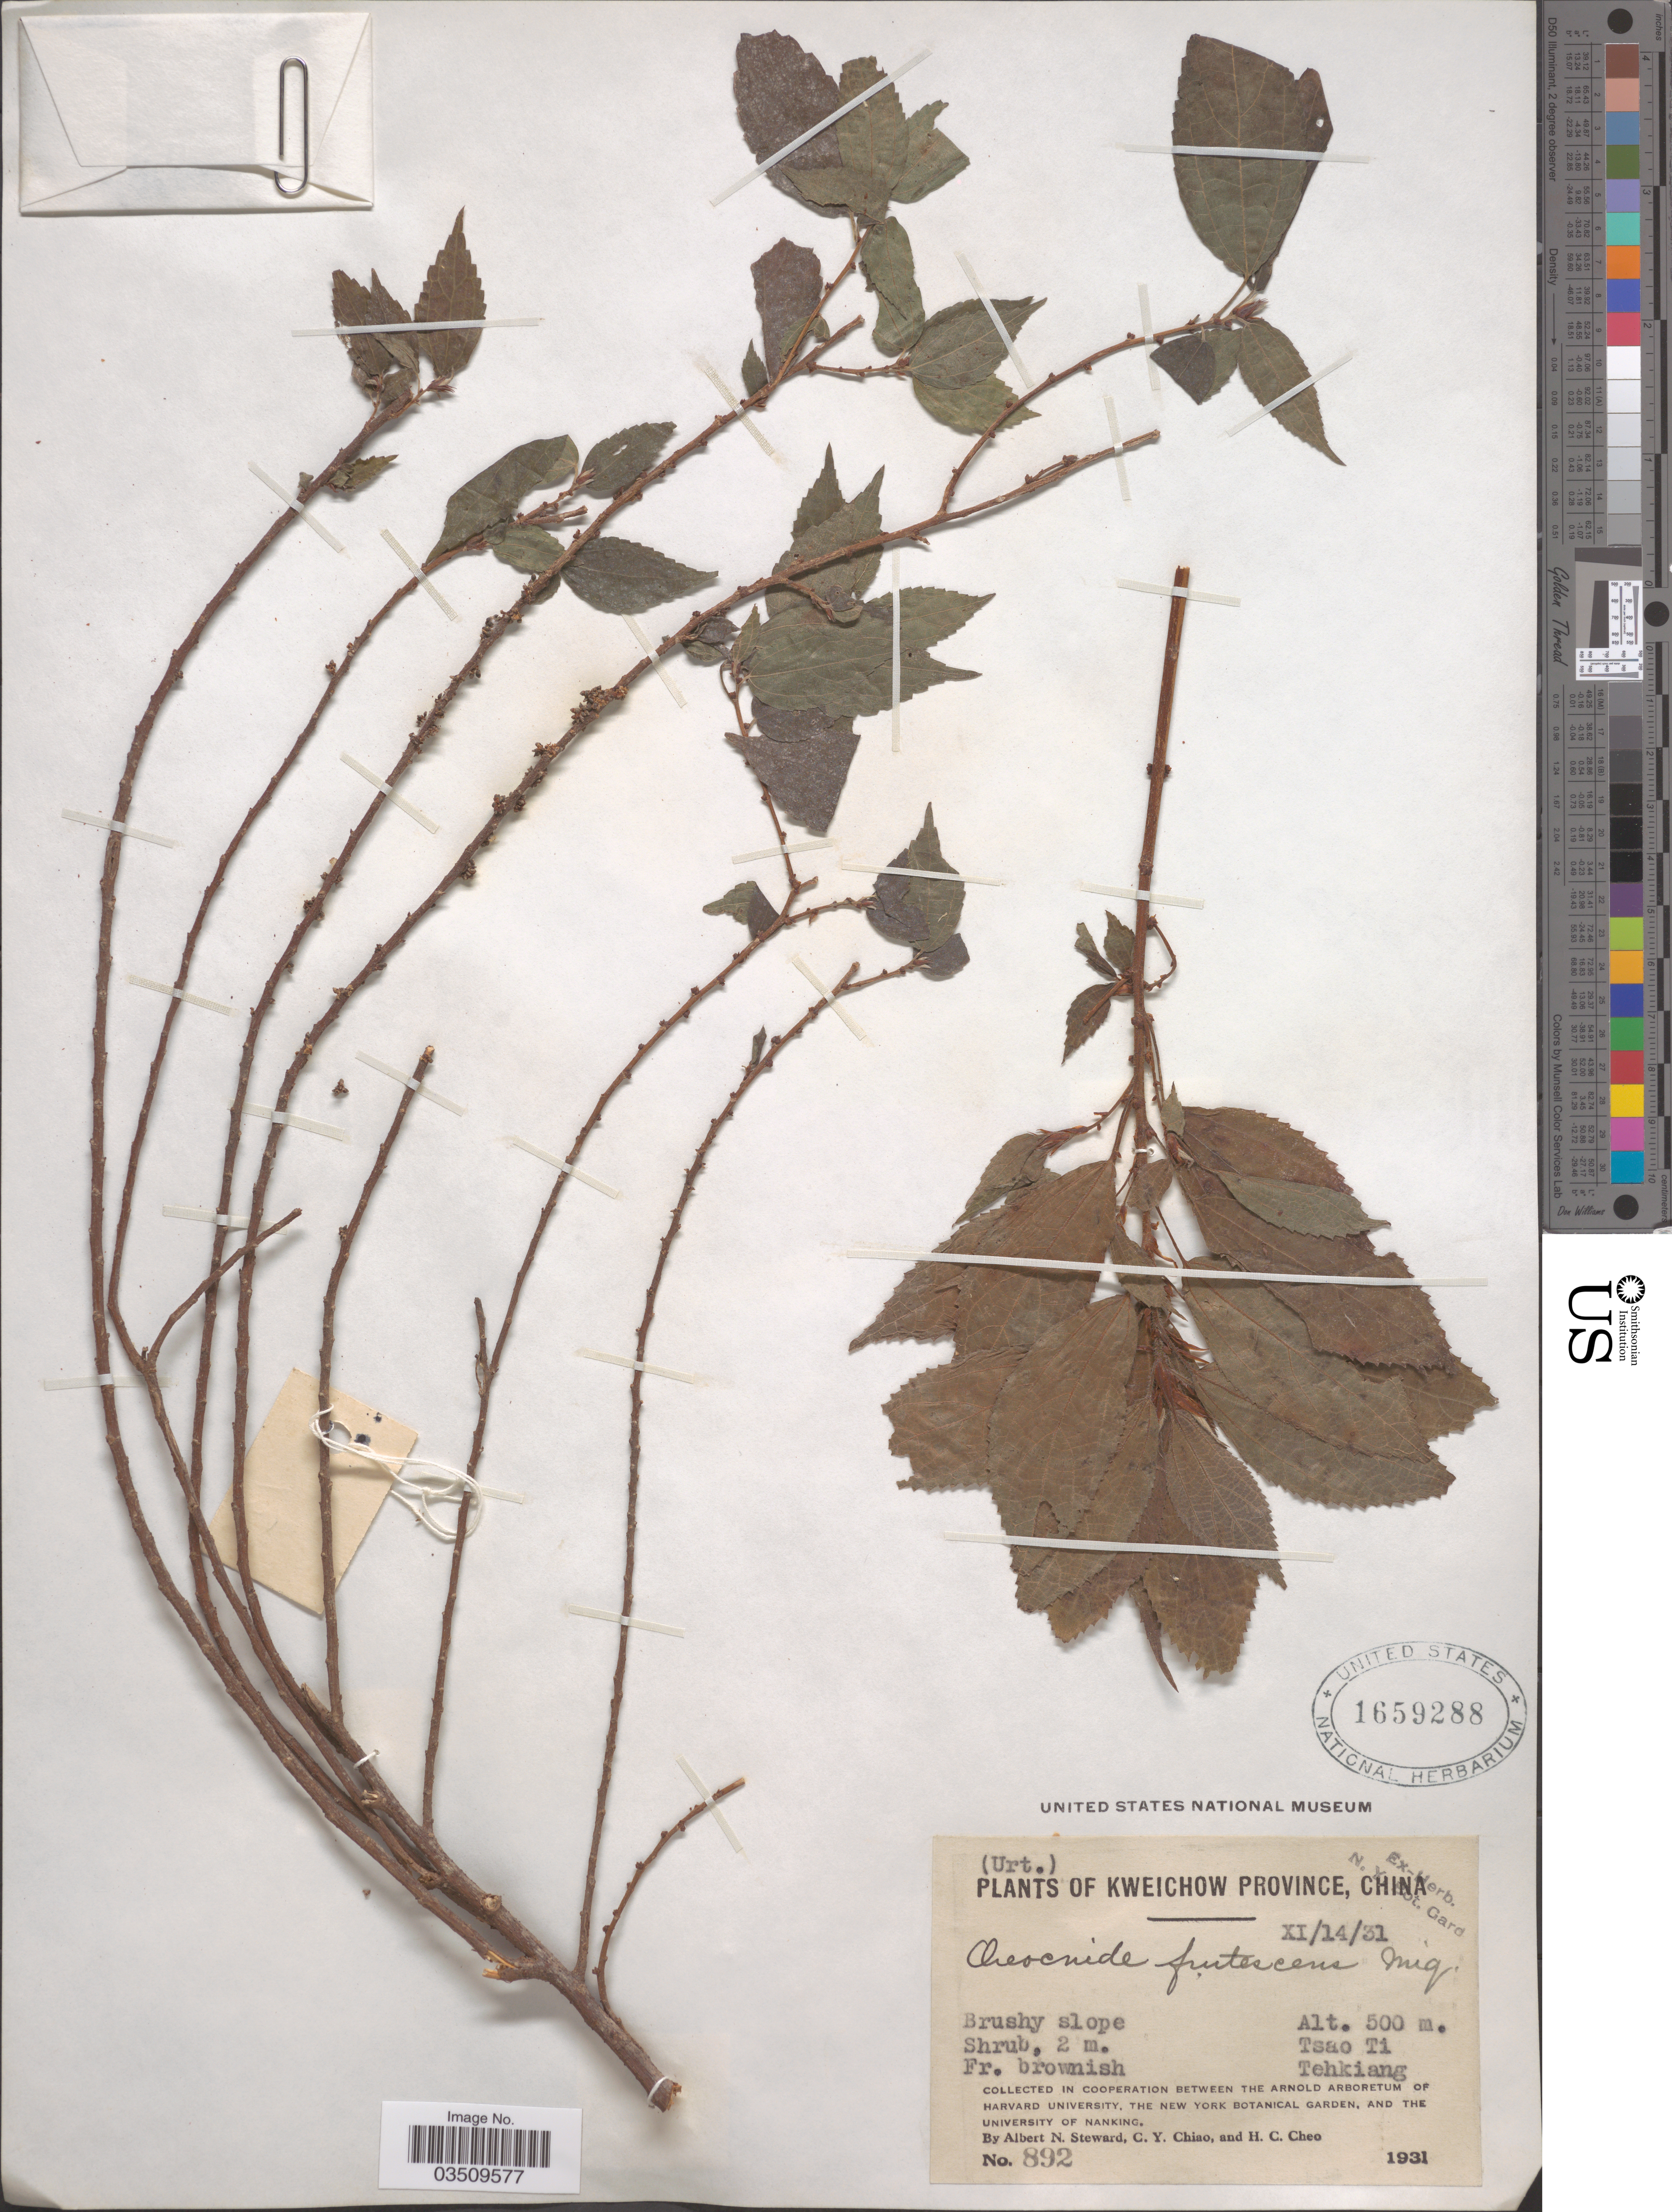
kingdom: Plantae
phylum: Tracheophyta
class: Magnoliopsida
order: Rosales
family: Urticaceae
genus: Oreocnide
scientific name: Oreocnide frutescens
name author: (Thunb.) Miq.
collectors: A. N. Steward, C. Y. Chiao & H. Cheo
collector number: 892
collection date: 1931-11-14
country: China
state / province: Guizhou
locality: Kweichow Province. Tsao Ti, Tehkiang.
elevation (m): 500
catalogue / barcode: US 1659288